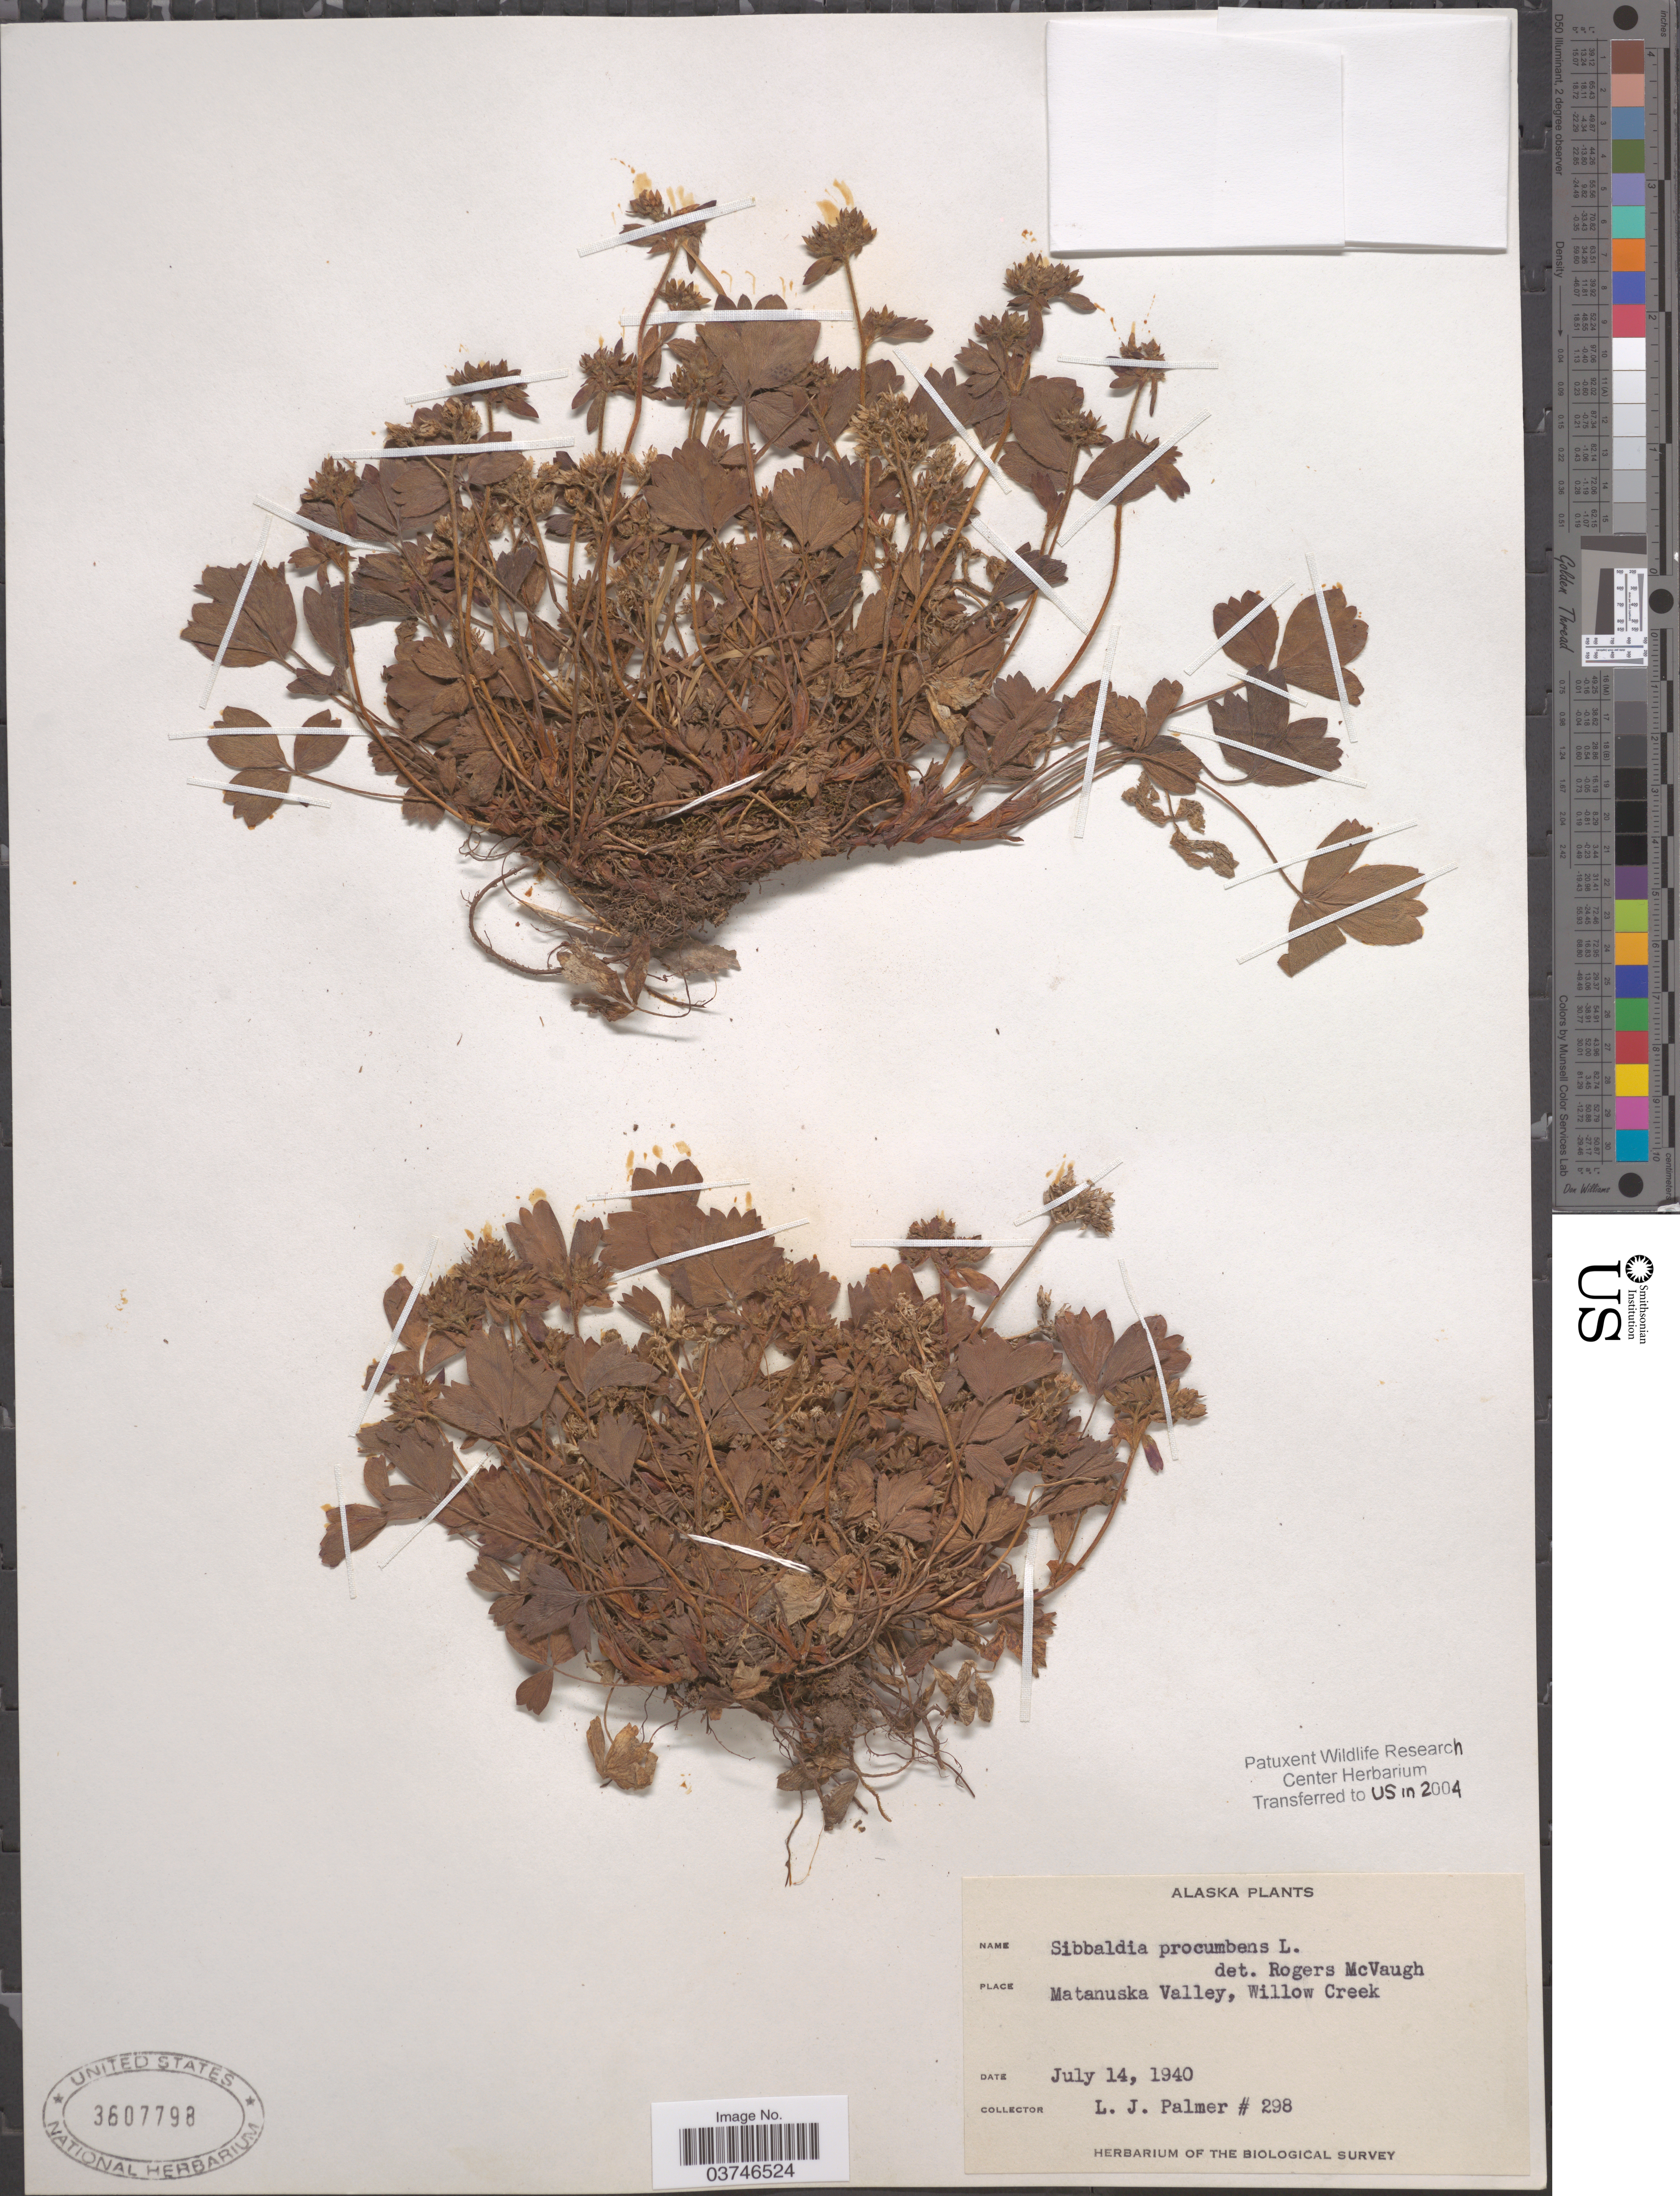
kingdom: Plantae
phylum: Tracheophyta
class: Magnoliopsida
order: Rosales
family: Rosaceae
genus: Sibbaldia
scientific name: Sibbaldia procumbens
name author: L.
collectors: L. J. Palmer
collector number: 298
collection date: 1940-07-14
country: United States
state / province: Alaska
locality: Matanuska Valley, Willow Creek.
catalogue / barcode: US 3607798